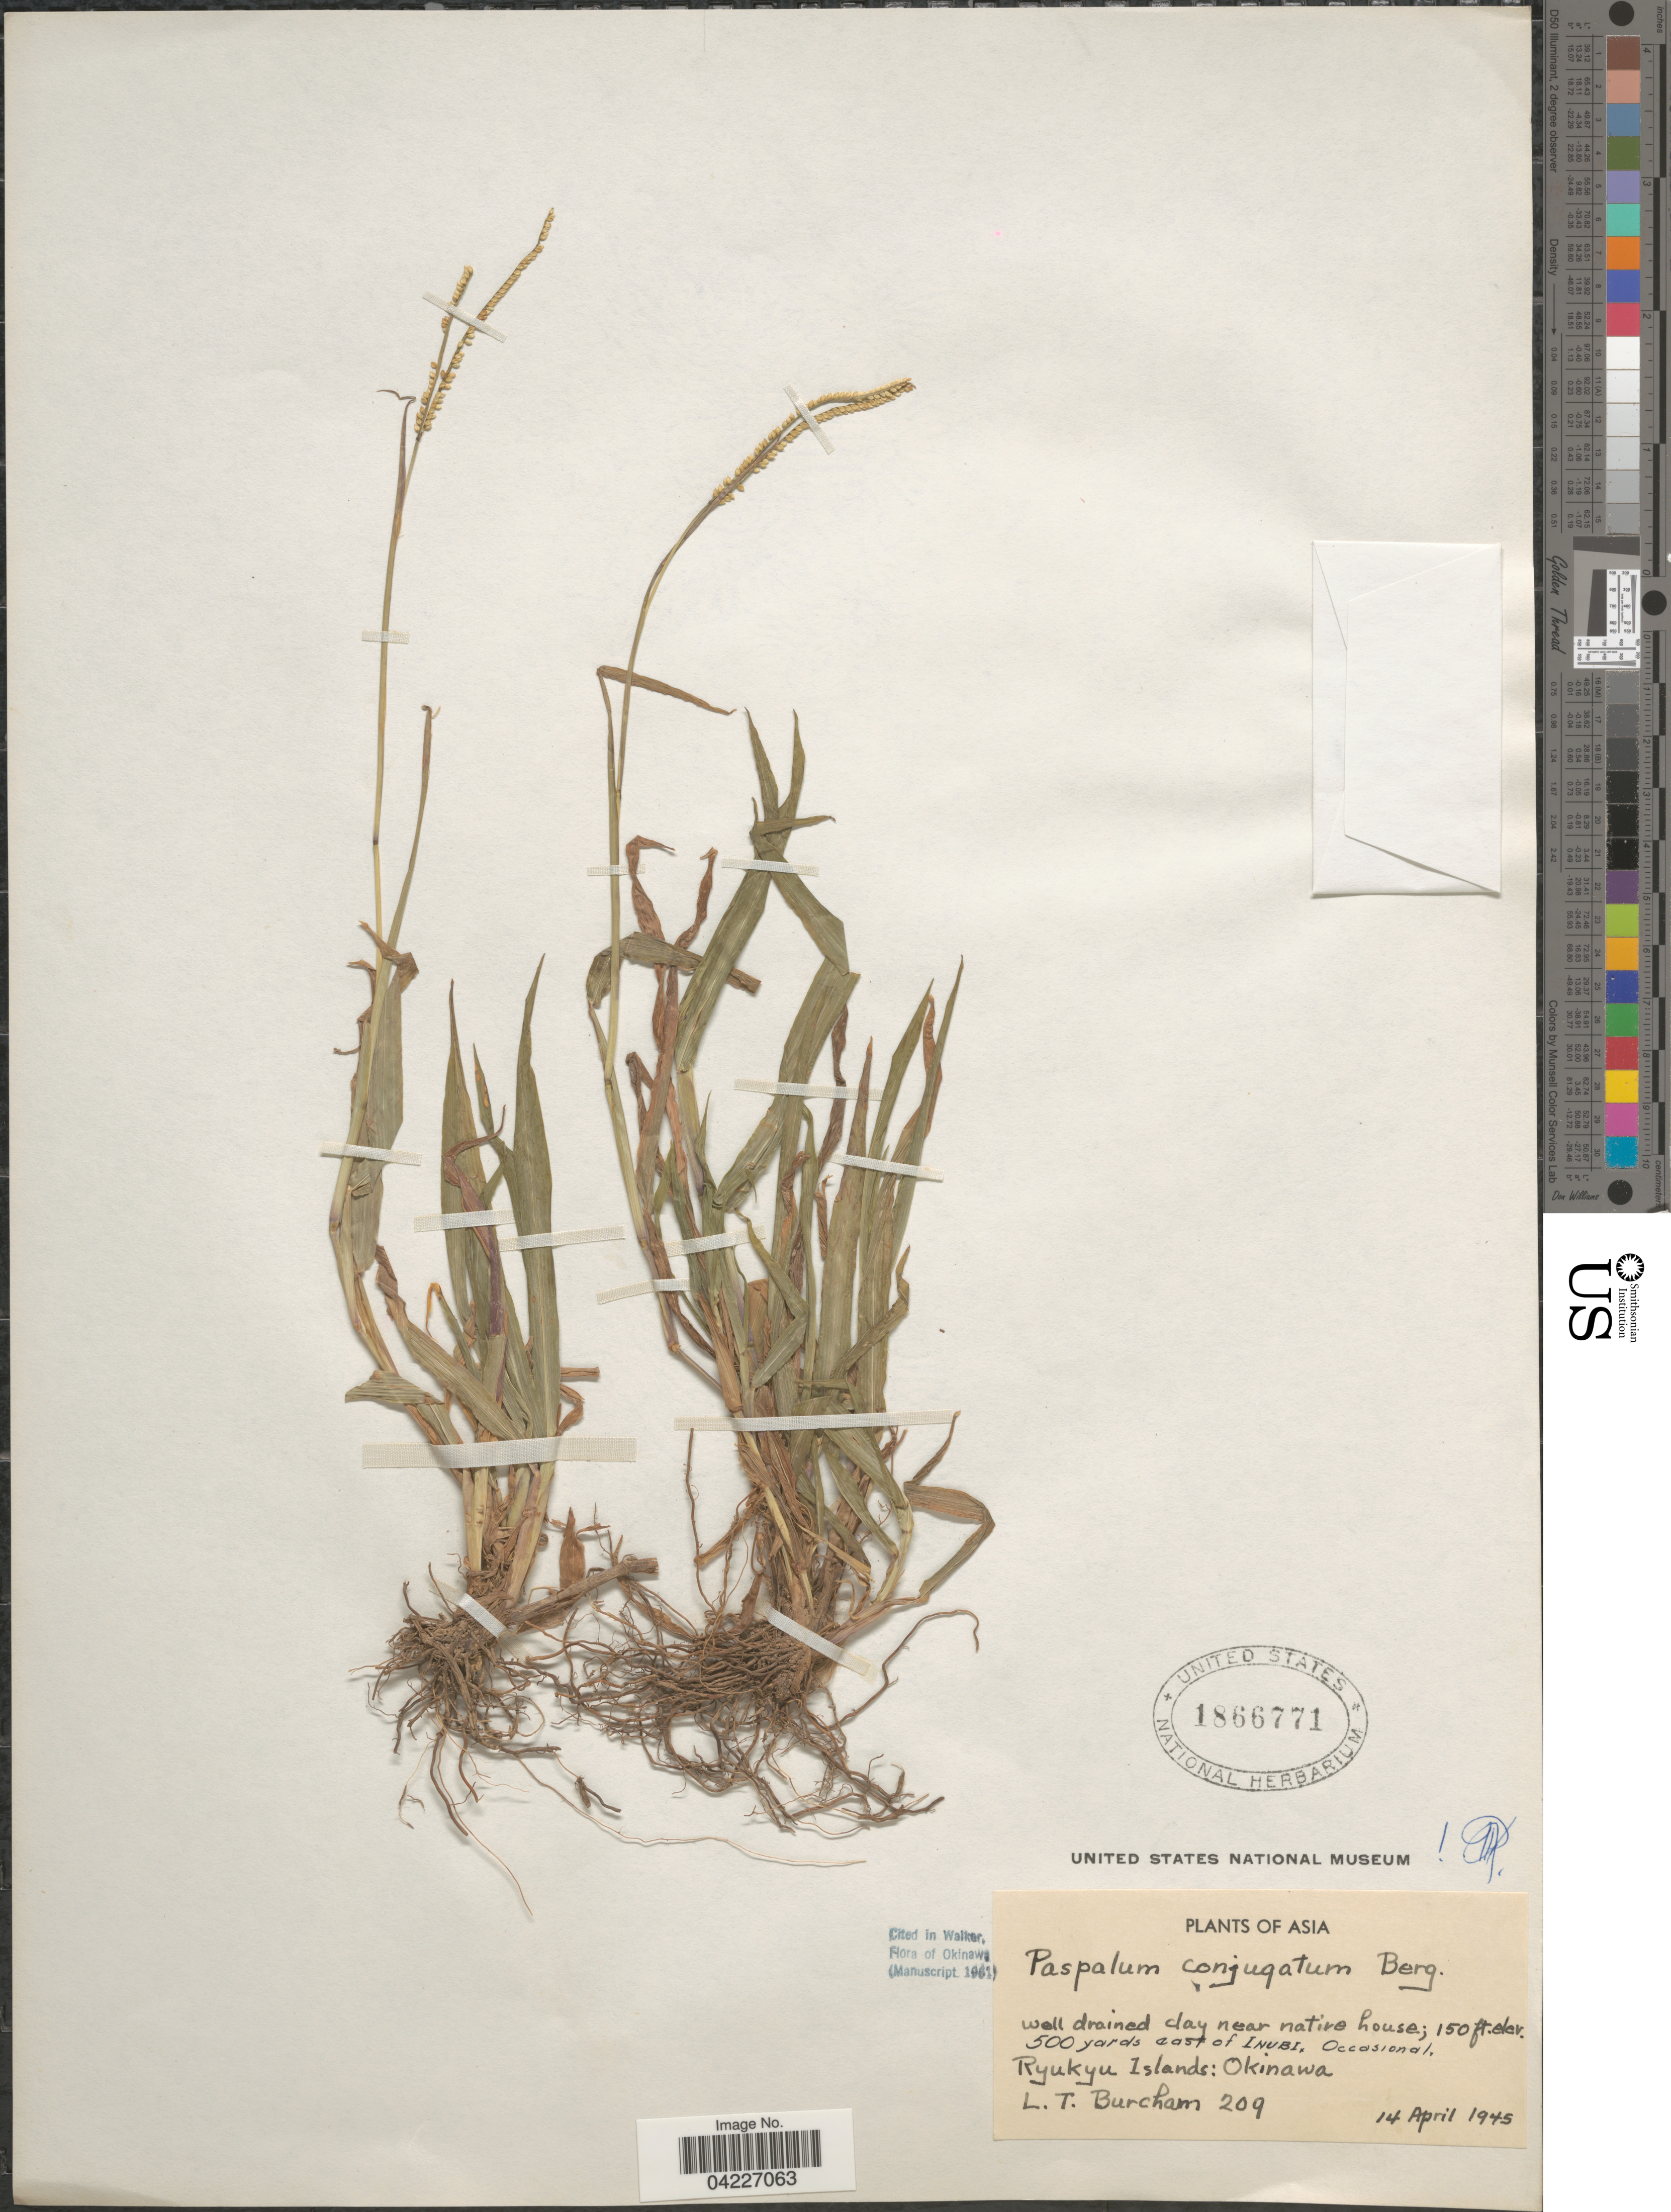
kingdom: Plantae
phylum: Tracheophyta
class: Liliopsida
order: Poales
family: Poaceae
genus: Paspalum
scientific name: Paspalum conjugatum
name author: P.J. Bergius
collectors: L. Burcham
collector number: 209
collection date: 1945-04-14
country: Japan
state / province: Okinawa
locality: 500 yards east of INUBI, Occasional. Ryukyu Islands: Okinawa.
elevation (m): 46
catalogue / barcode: US 1866771